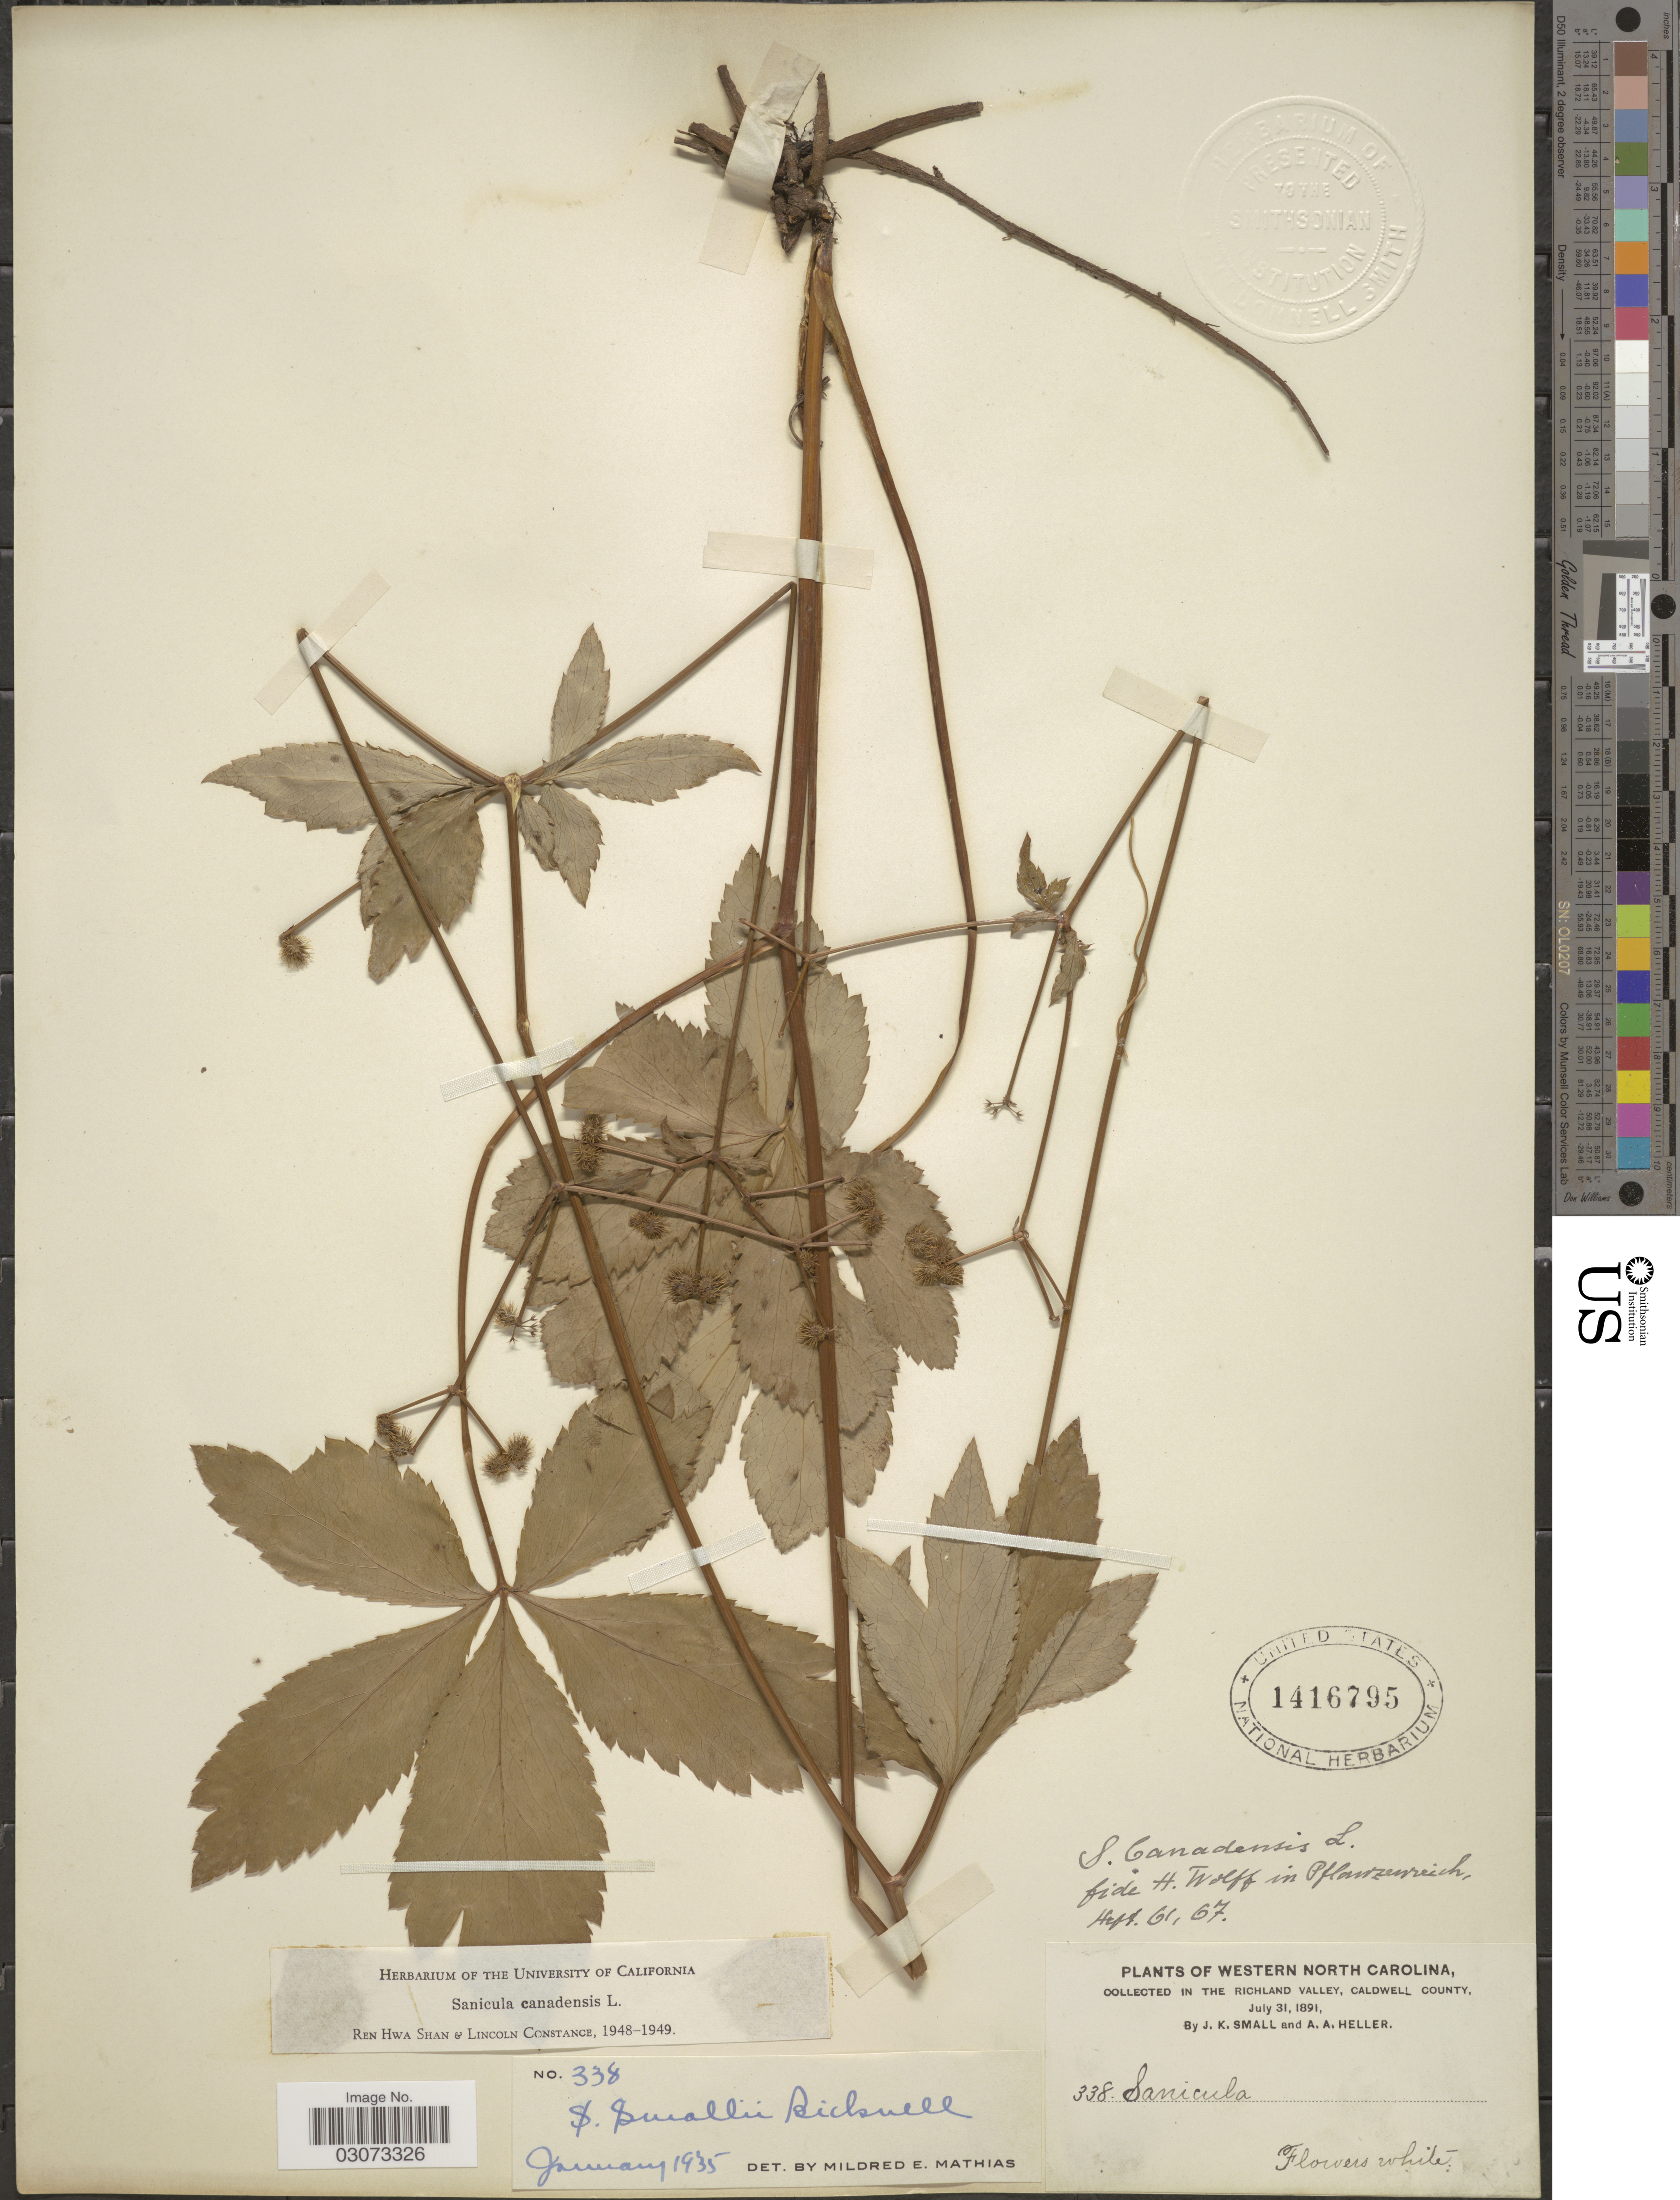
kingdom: Plantae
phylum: Tracheophyta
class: Magnoliopsida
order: Apiales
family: Apiaceae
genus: Sanicula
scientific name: Sanicula canadensis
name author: L.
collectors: J. K. Small & A. A. Heller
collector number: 338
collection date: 1891-07-31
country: United States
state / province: North Carolina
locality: Western North Carolina, collected in the Richland Valley, Caldwell County.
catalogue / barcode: US 1416795